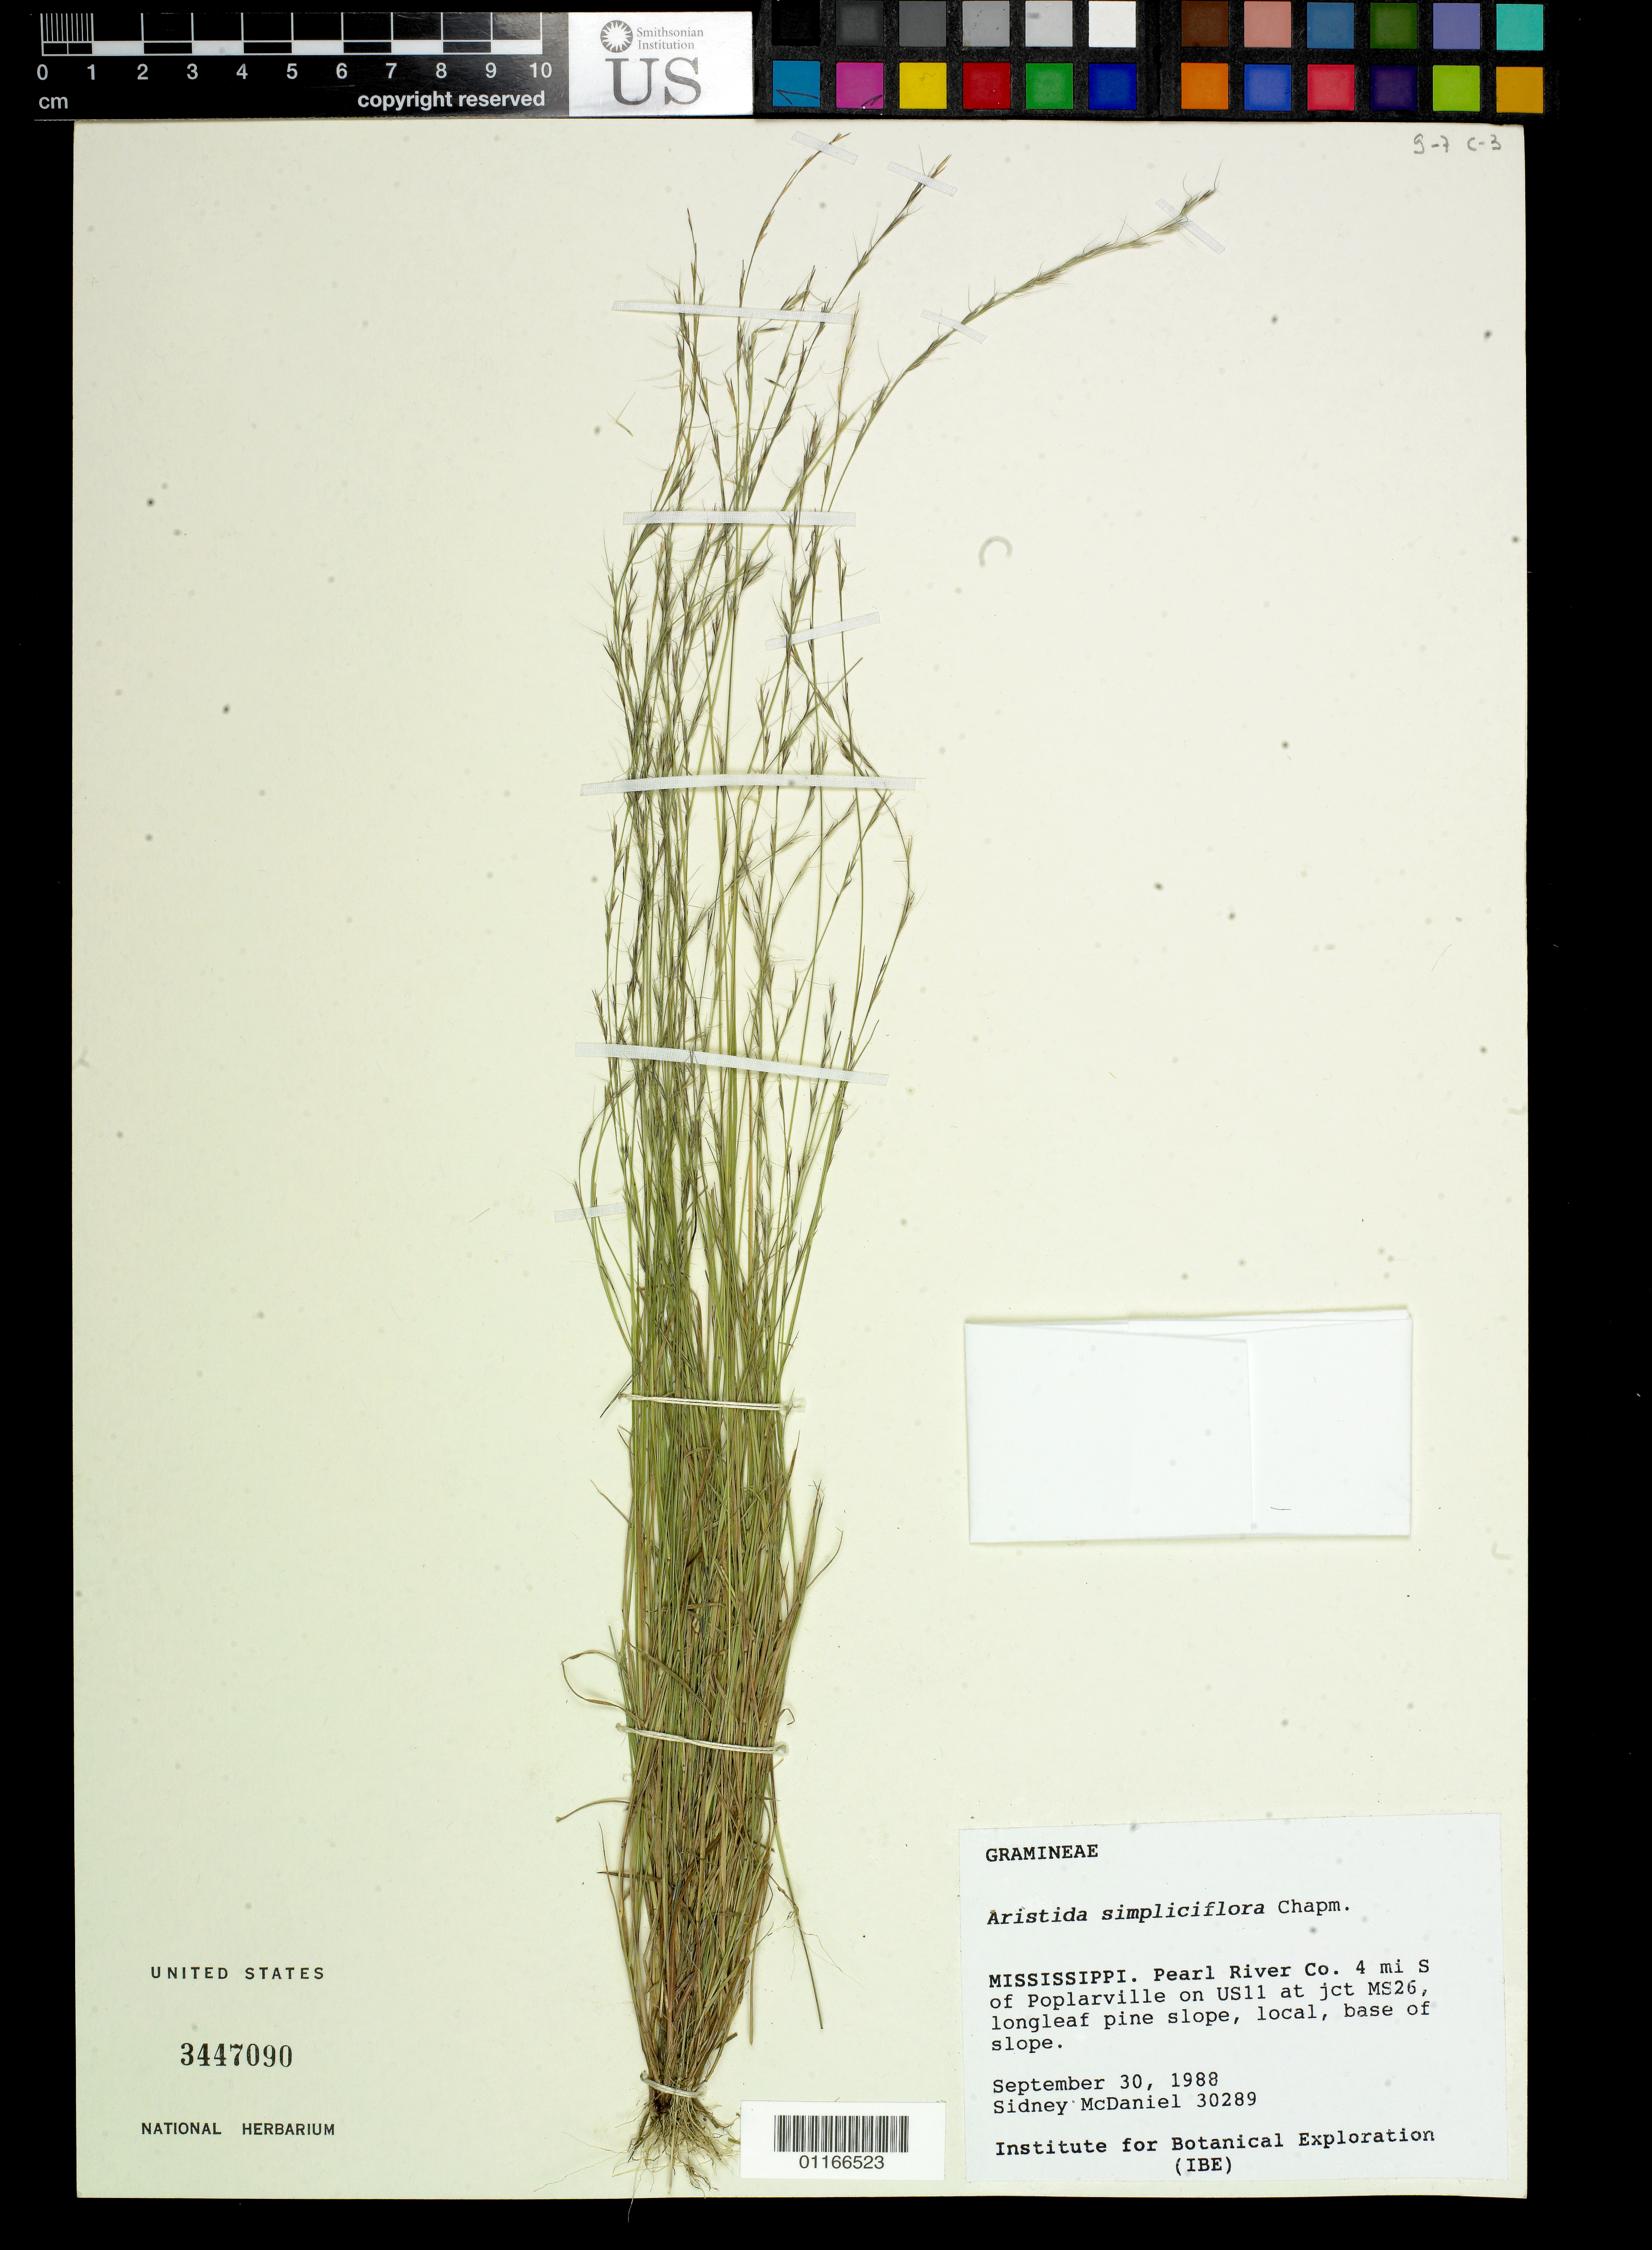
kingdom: Plantae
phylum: Tracheophyta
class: Liliopsida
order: Poales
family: Poaceae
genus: Aristida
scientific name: Aristida simpliciflora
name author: Chapm.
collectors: S. McDaniel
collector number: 30289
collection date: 1988-09-30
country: United States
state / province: Mississippi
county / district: Pearl River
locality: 4 miles S of Poplarville on US 11 at jct MS26 longleaf pine slope, local, base of slope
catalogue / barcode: US 3447090